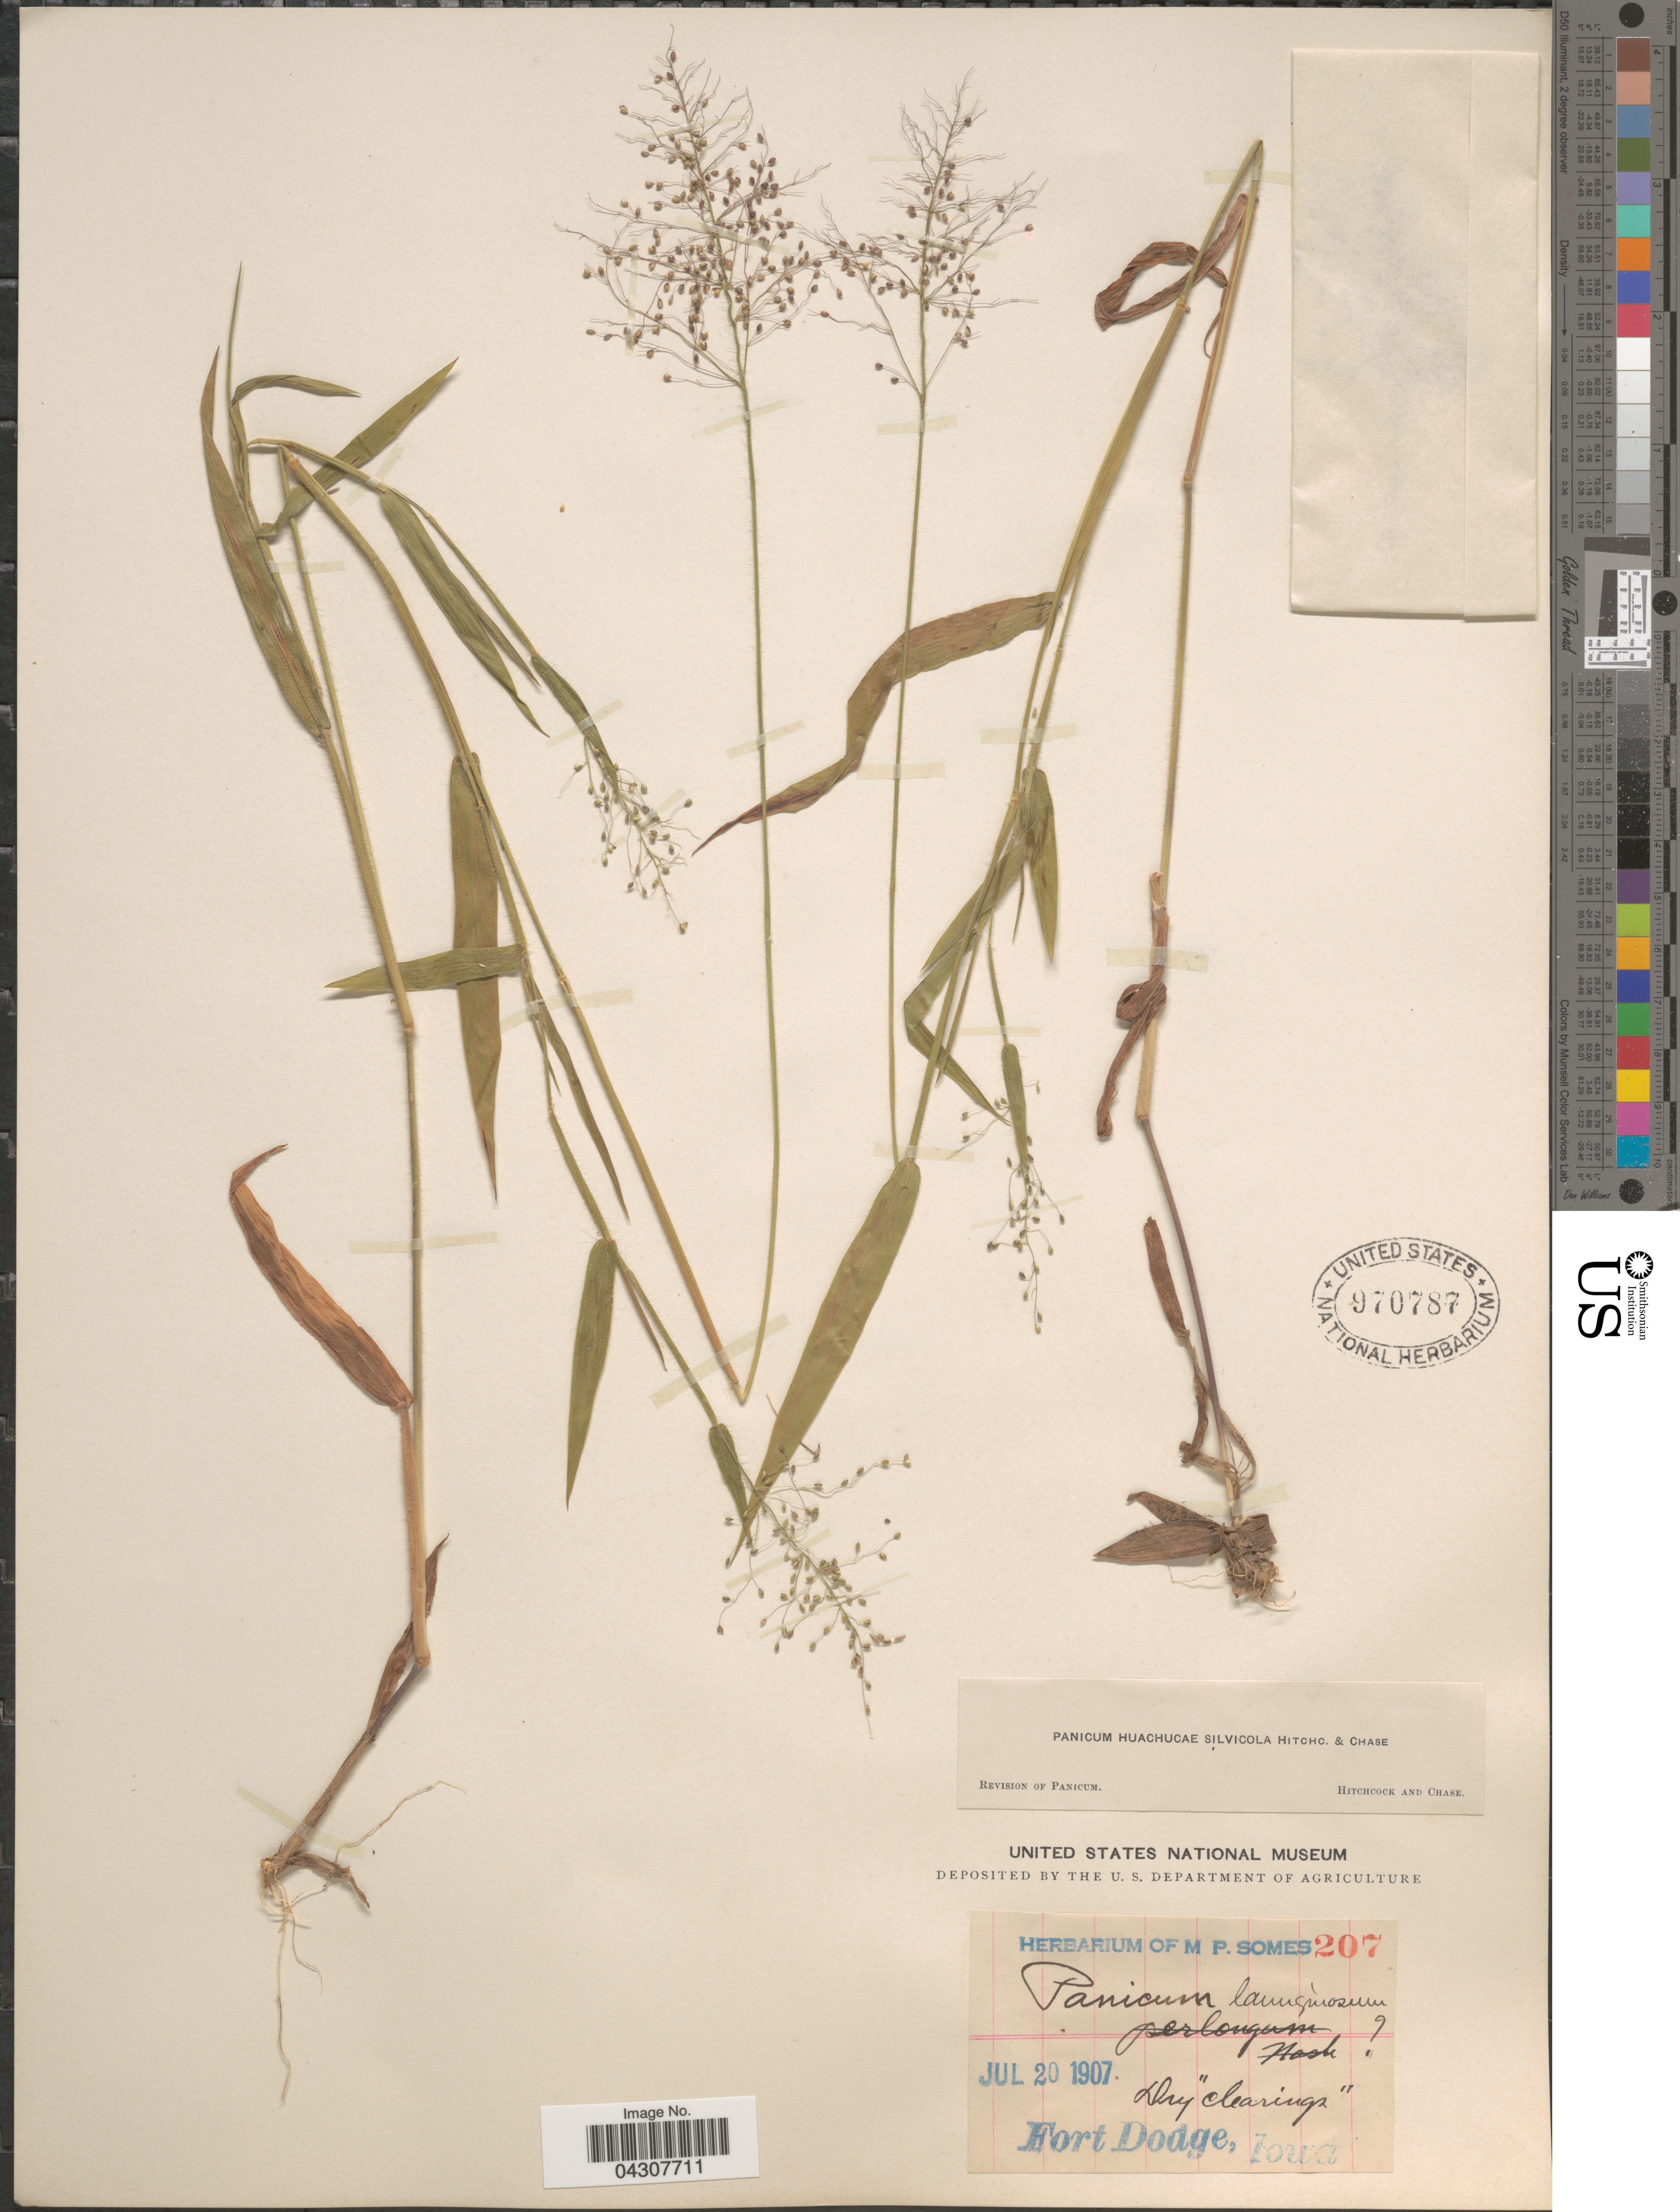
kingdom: Plantae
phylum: Tracheophyta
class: Liliopsida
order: Poales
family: Poaceae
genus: Dichanthelium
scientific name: Dichanthelium acuminatum var. acuminatum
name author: (Sw.) Gould & C.A. Clark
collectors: Ex herb. M. P. Somes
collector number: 207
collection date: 1907-07-20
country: United States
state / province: Iowa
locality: Fort Dodge.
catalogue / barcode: US 970787